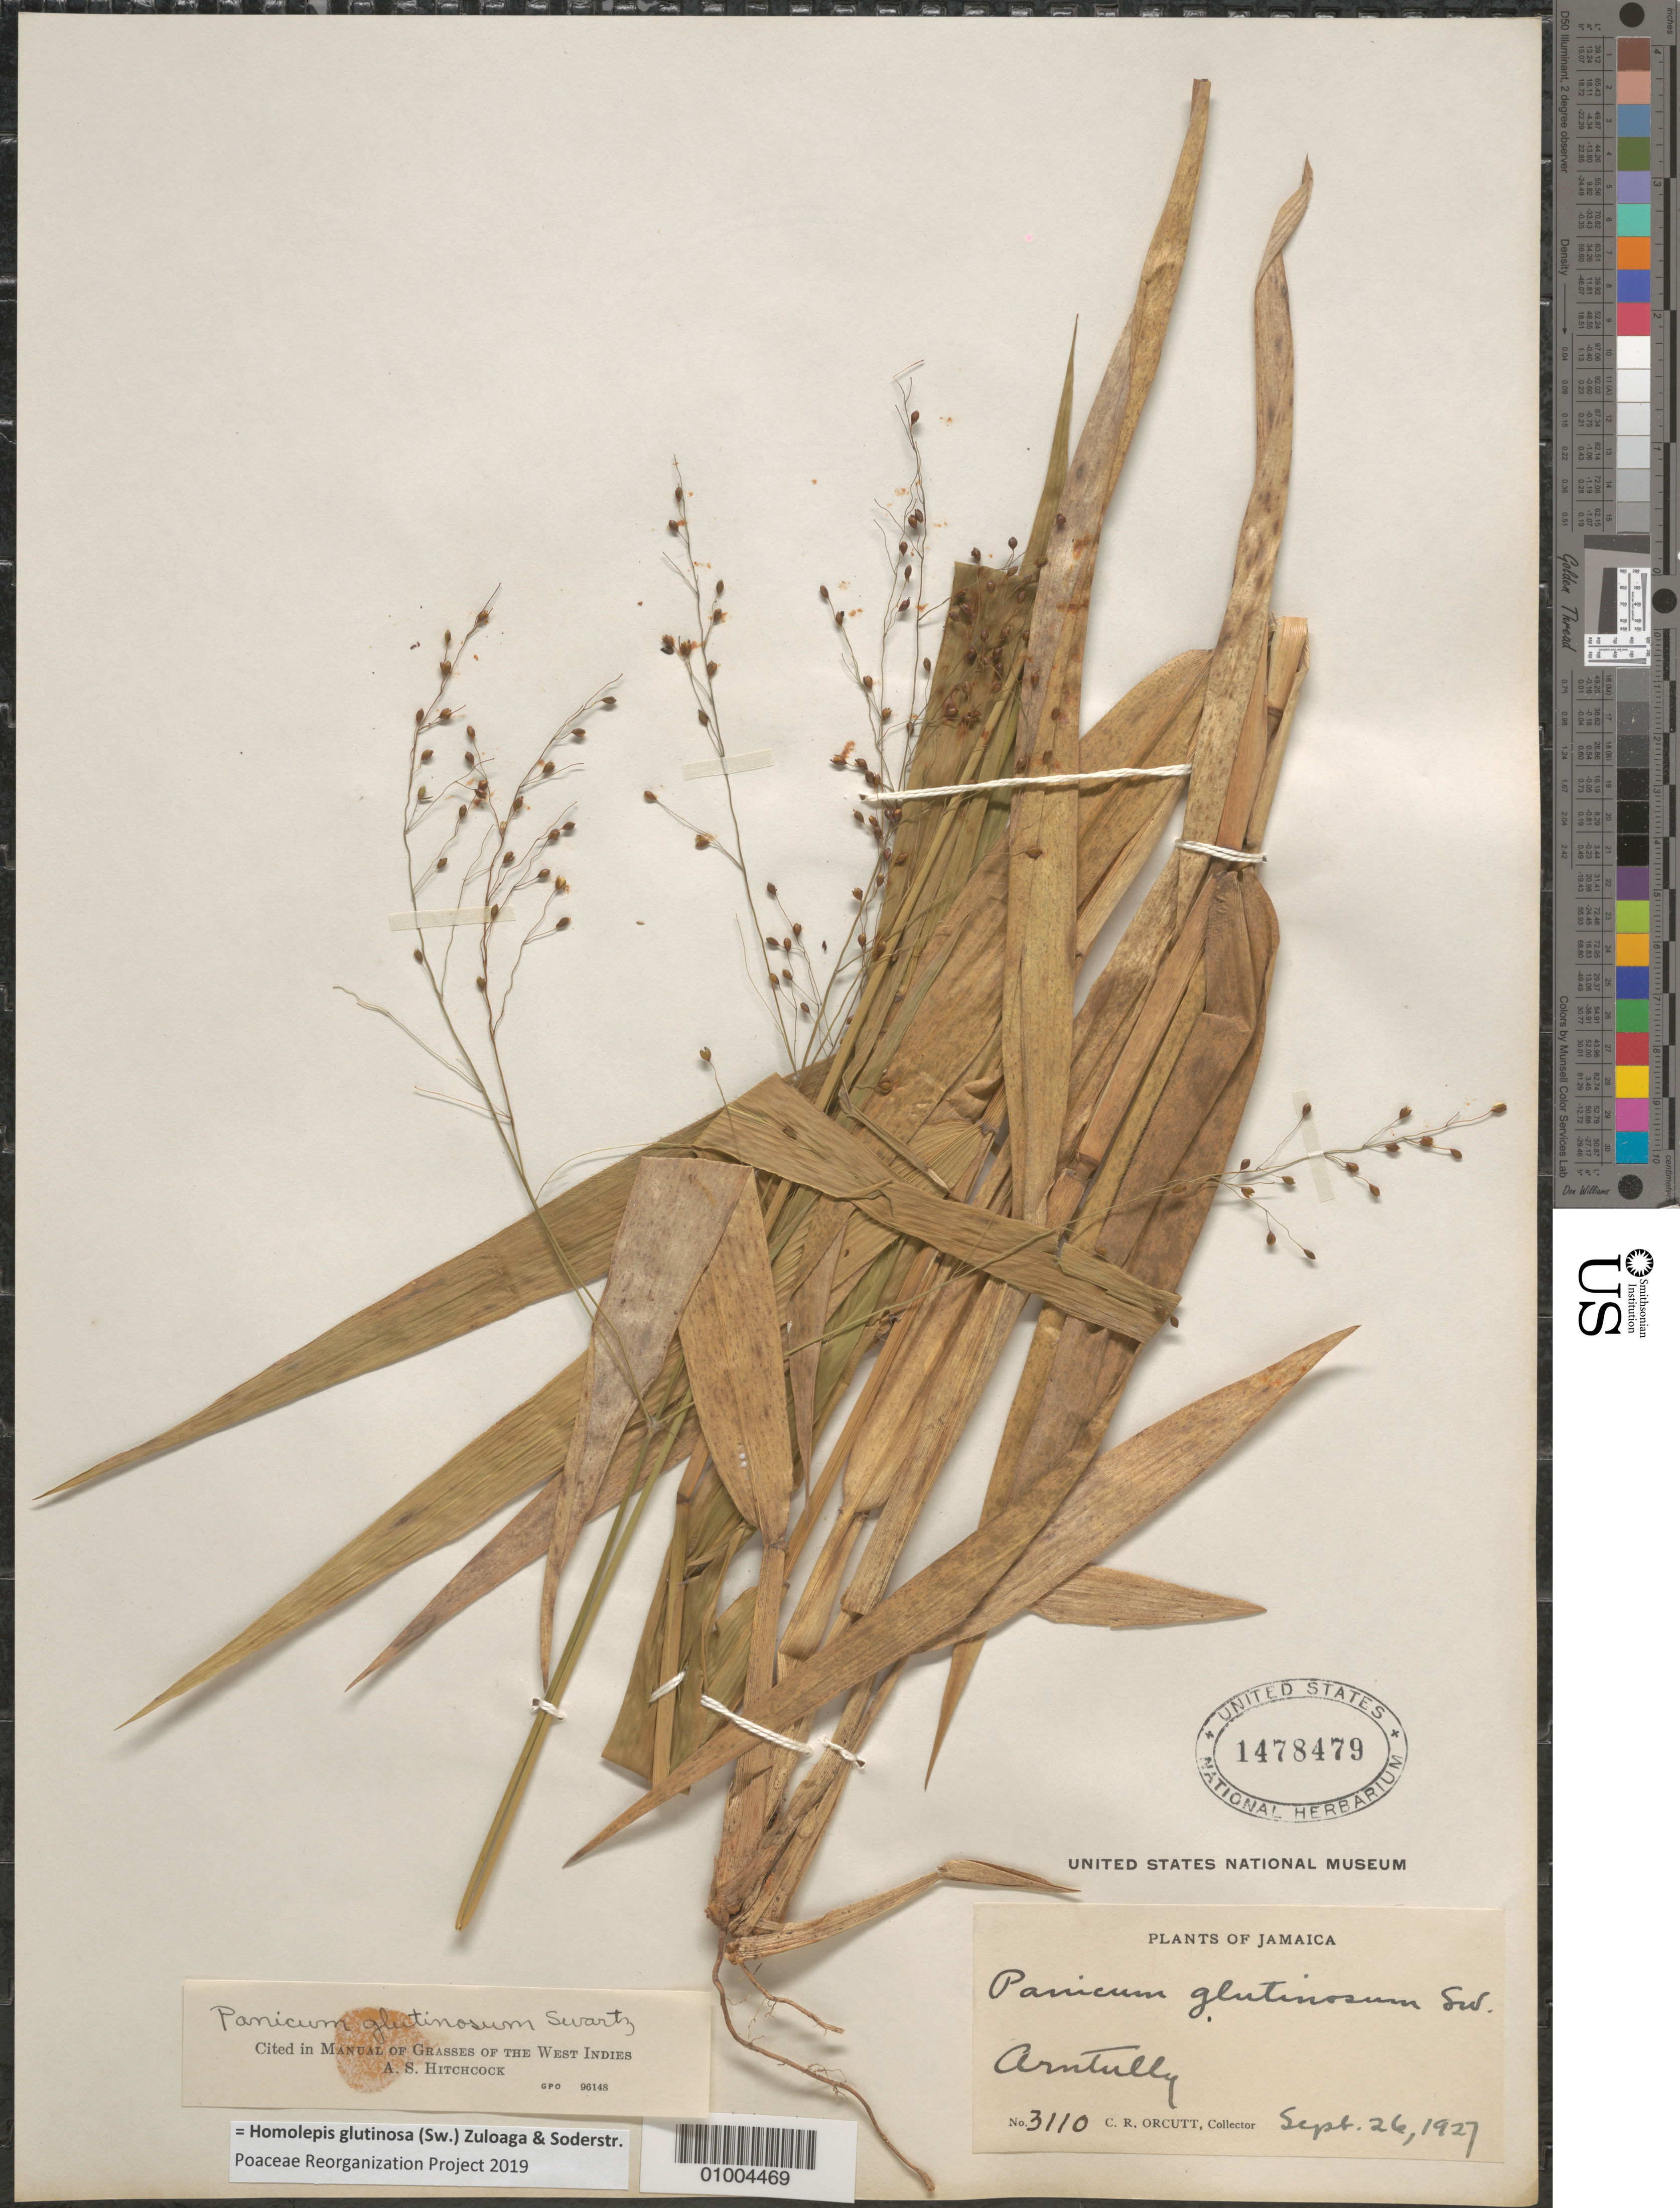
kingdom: Plantae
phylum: Tracheophyta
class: Liliopsida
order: Poales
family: Poaceae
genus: Homolepis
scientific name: Homolepis glutinosa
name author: (Sw.) Zuloaga & Soderstr.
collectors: C. R. Orcutt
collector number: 3110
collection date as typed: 26 Sep 1927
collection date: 1927-09-26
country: Jamaica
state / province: Saint Thomas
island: Jamaica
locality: Arntully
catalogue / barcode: US 1478479